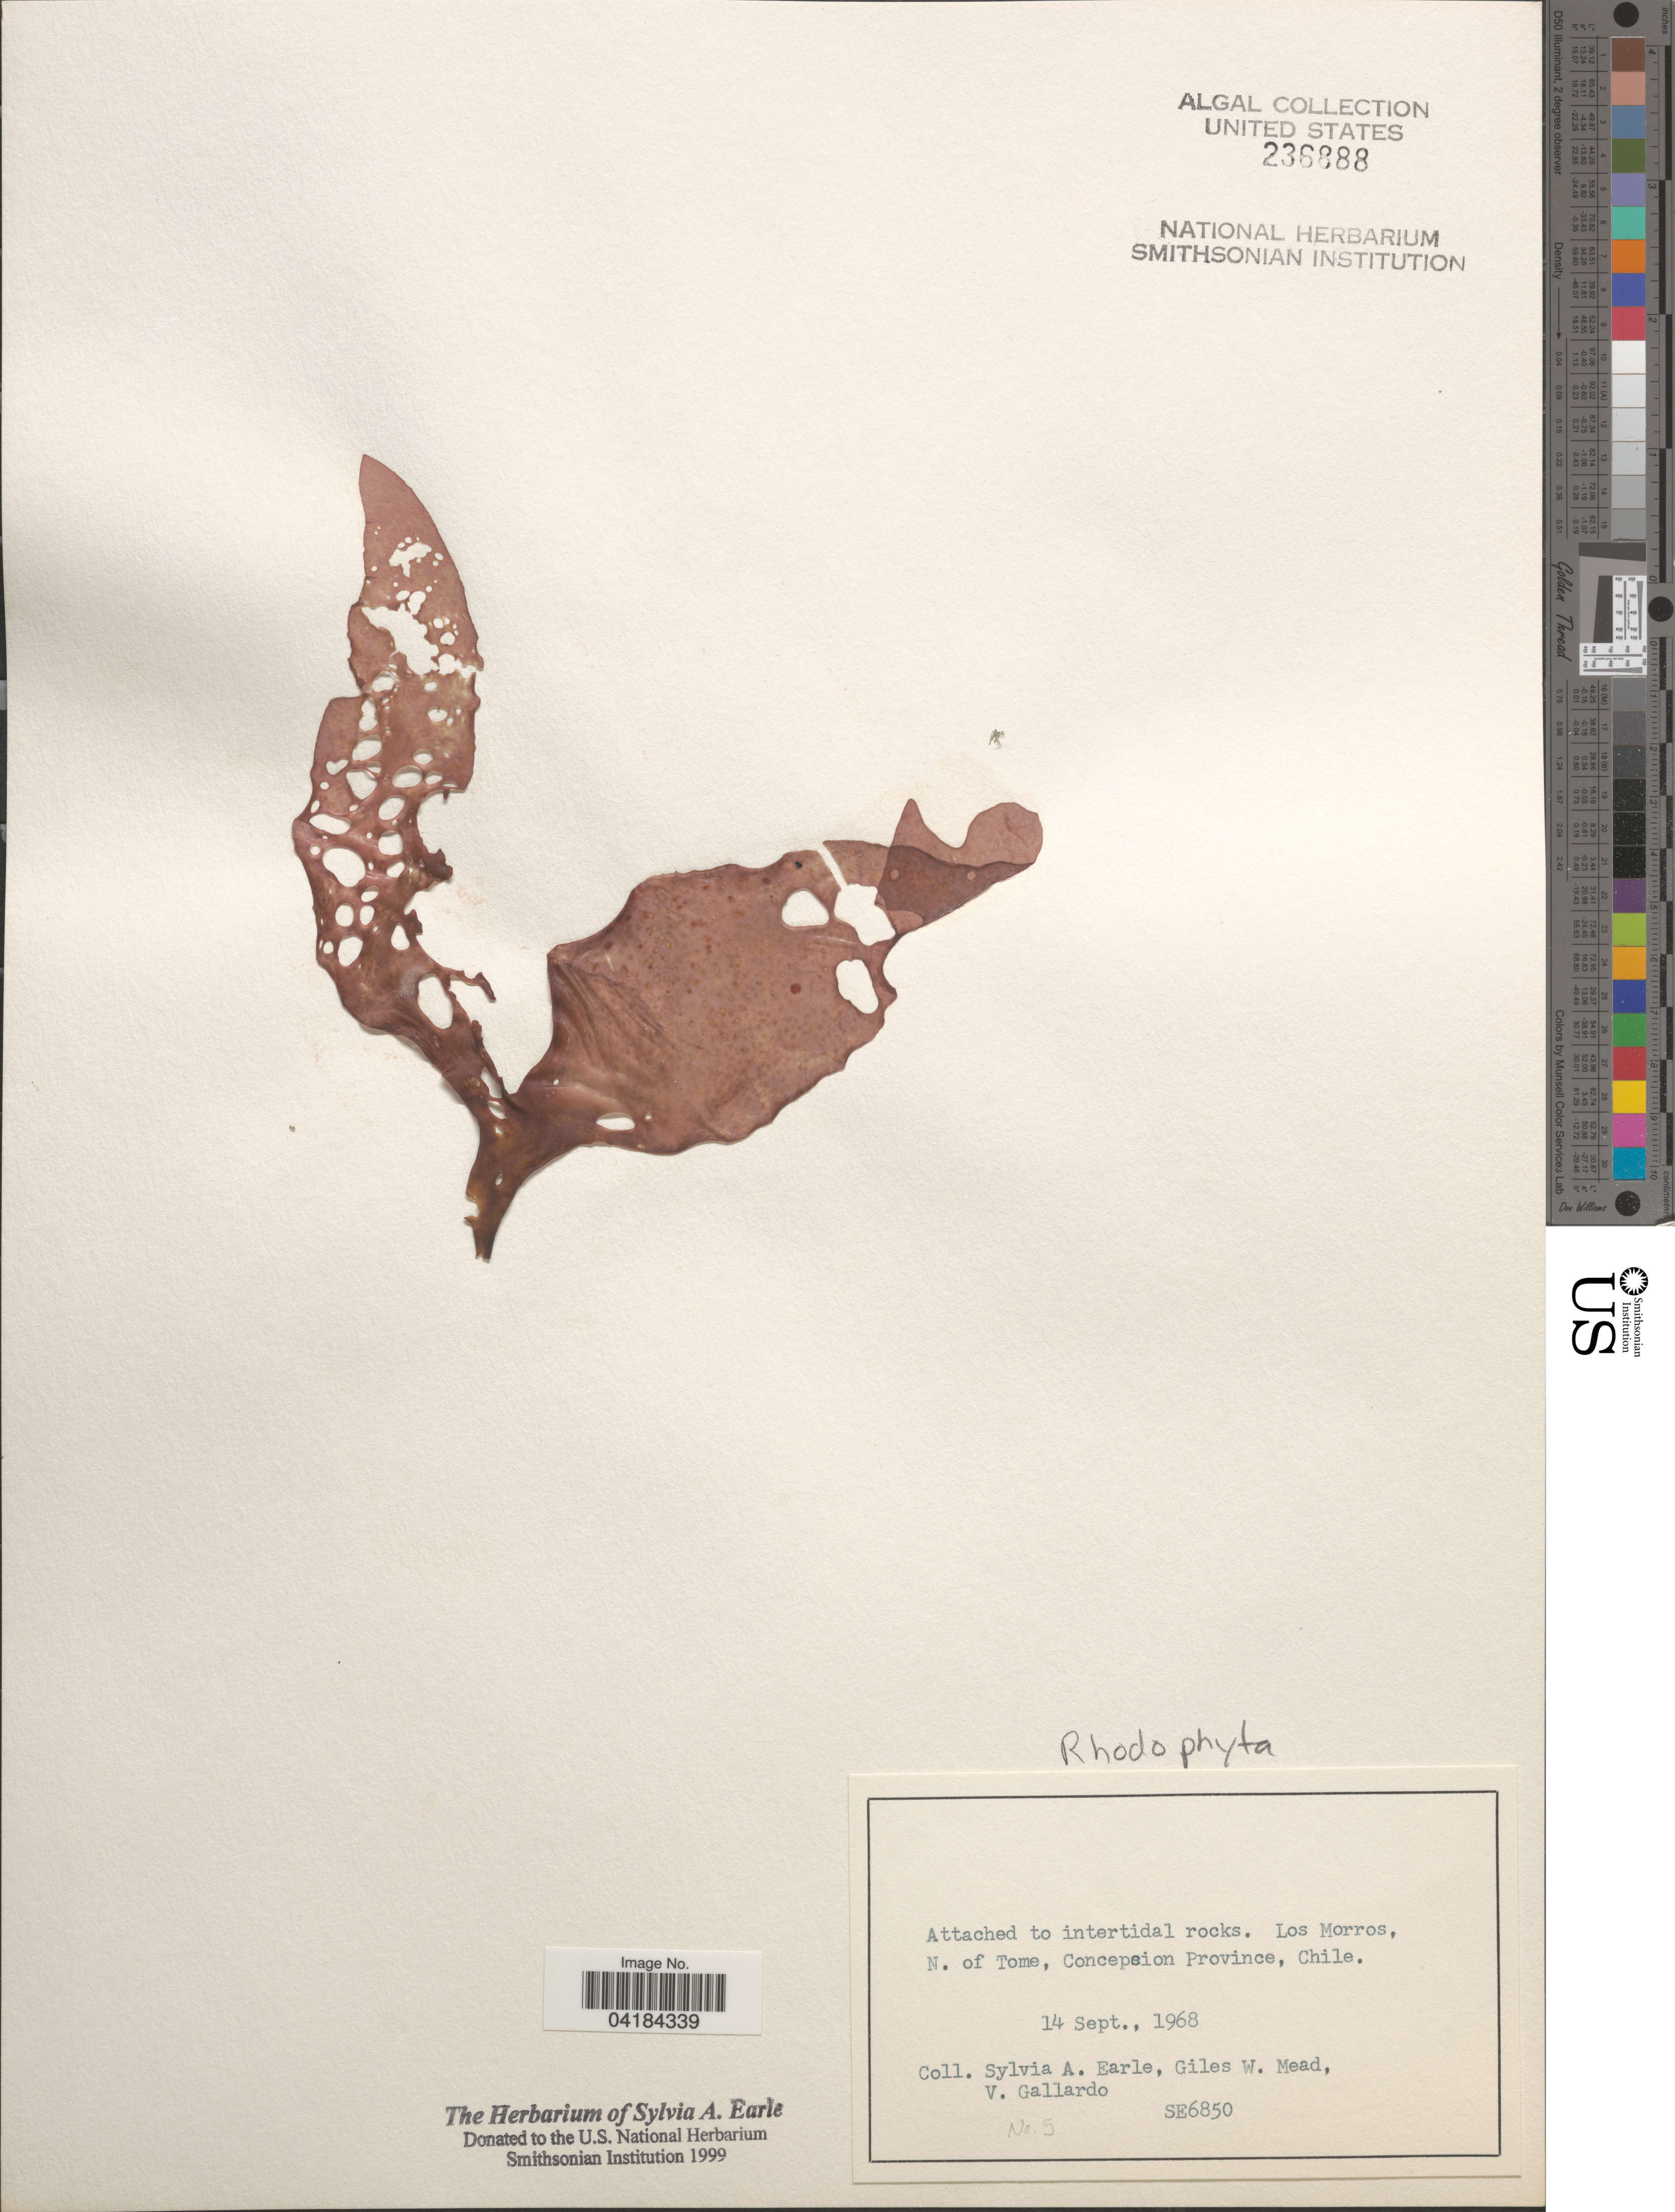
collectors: S. A. Earle, G. W. Mead & V. Gallardo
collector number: SE6850/5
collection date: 1968-09-14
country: Chile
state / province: Bio-Bío (VIII)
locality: Los Morros, N. of Tome, Concepcion Province.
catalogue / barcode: US 236888